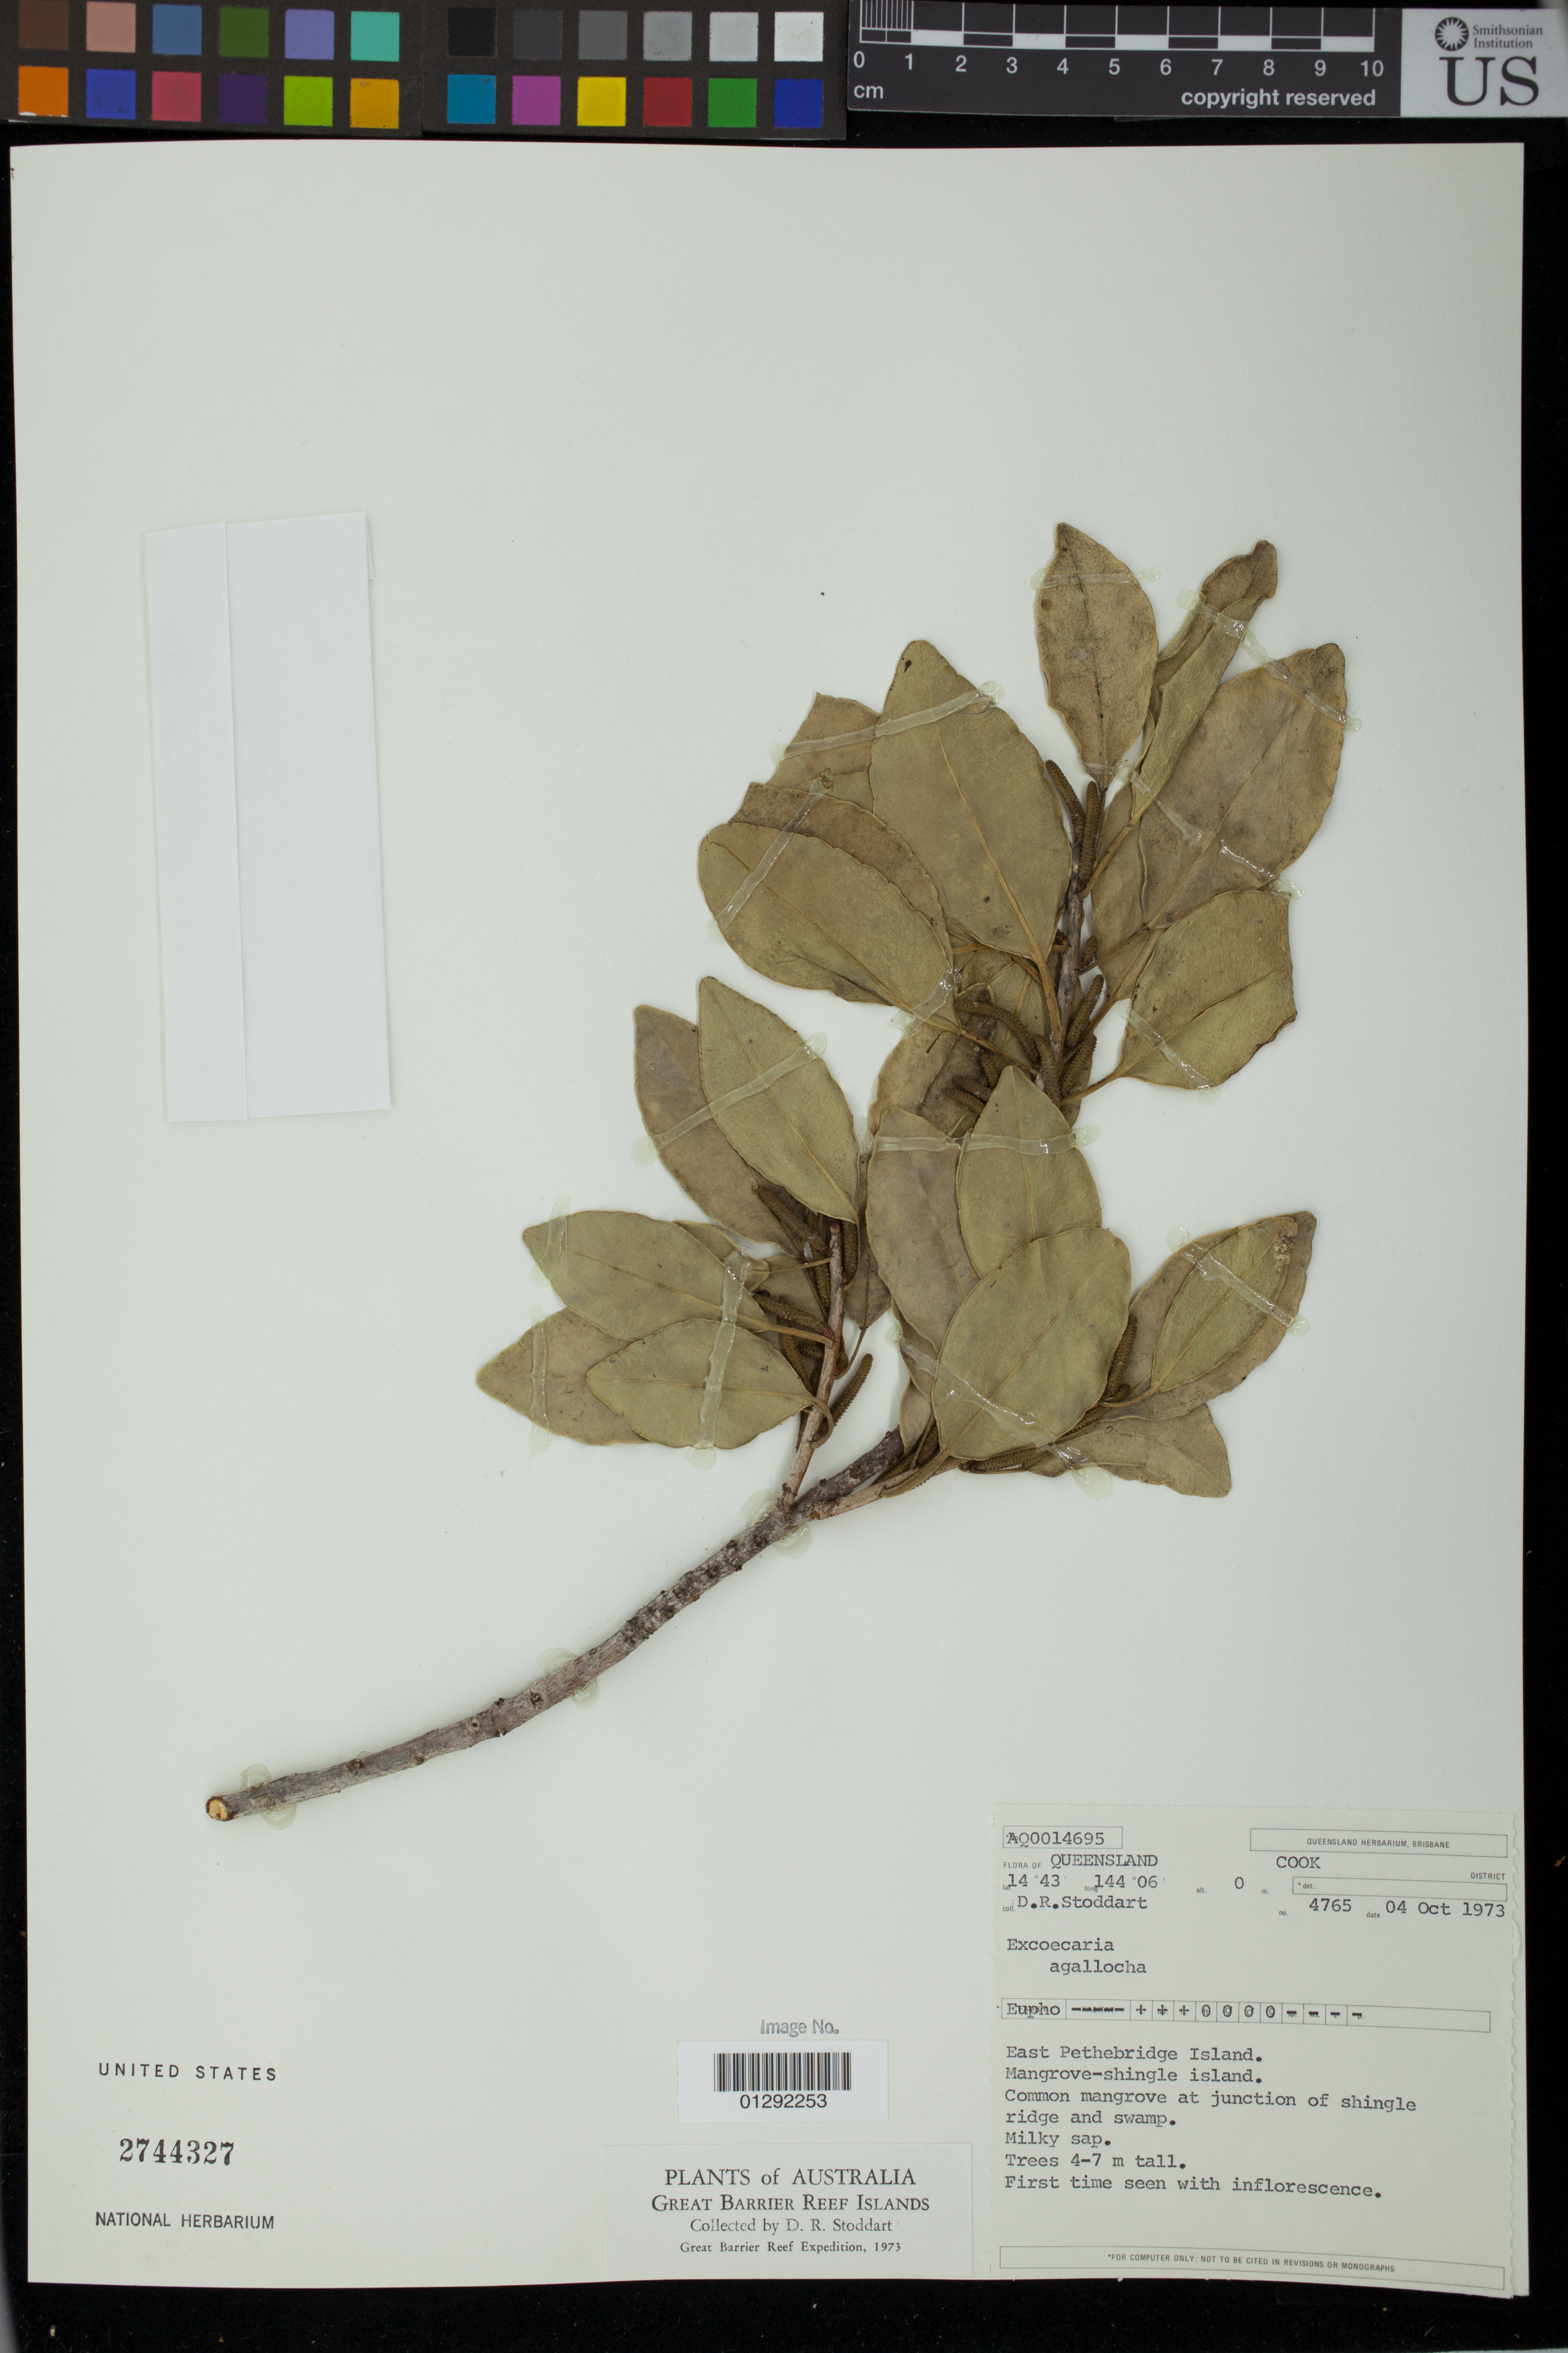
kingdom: Plantae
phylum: Tracheophyta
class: Magnoliopsida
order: Malpighiales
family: Euphorbiaceae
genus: Excoecaria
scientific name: Excoecaria agallocha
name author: L.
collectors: D. R. Stoddart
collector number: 4765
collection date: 1973-10-04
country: Australia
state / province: Queensland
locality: Cook. East Pethebridge Island.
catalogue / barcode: US 2744327